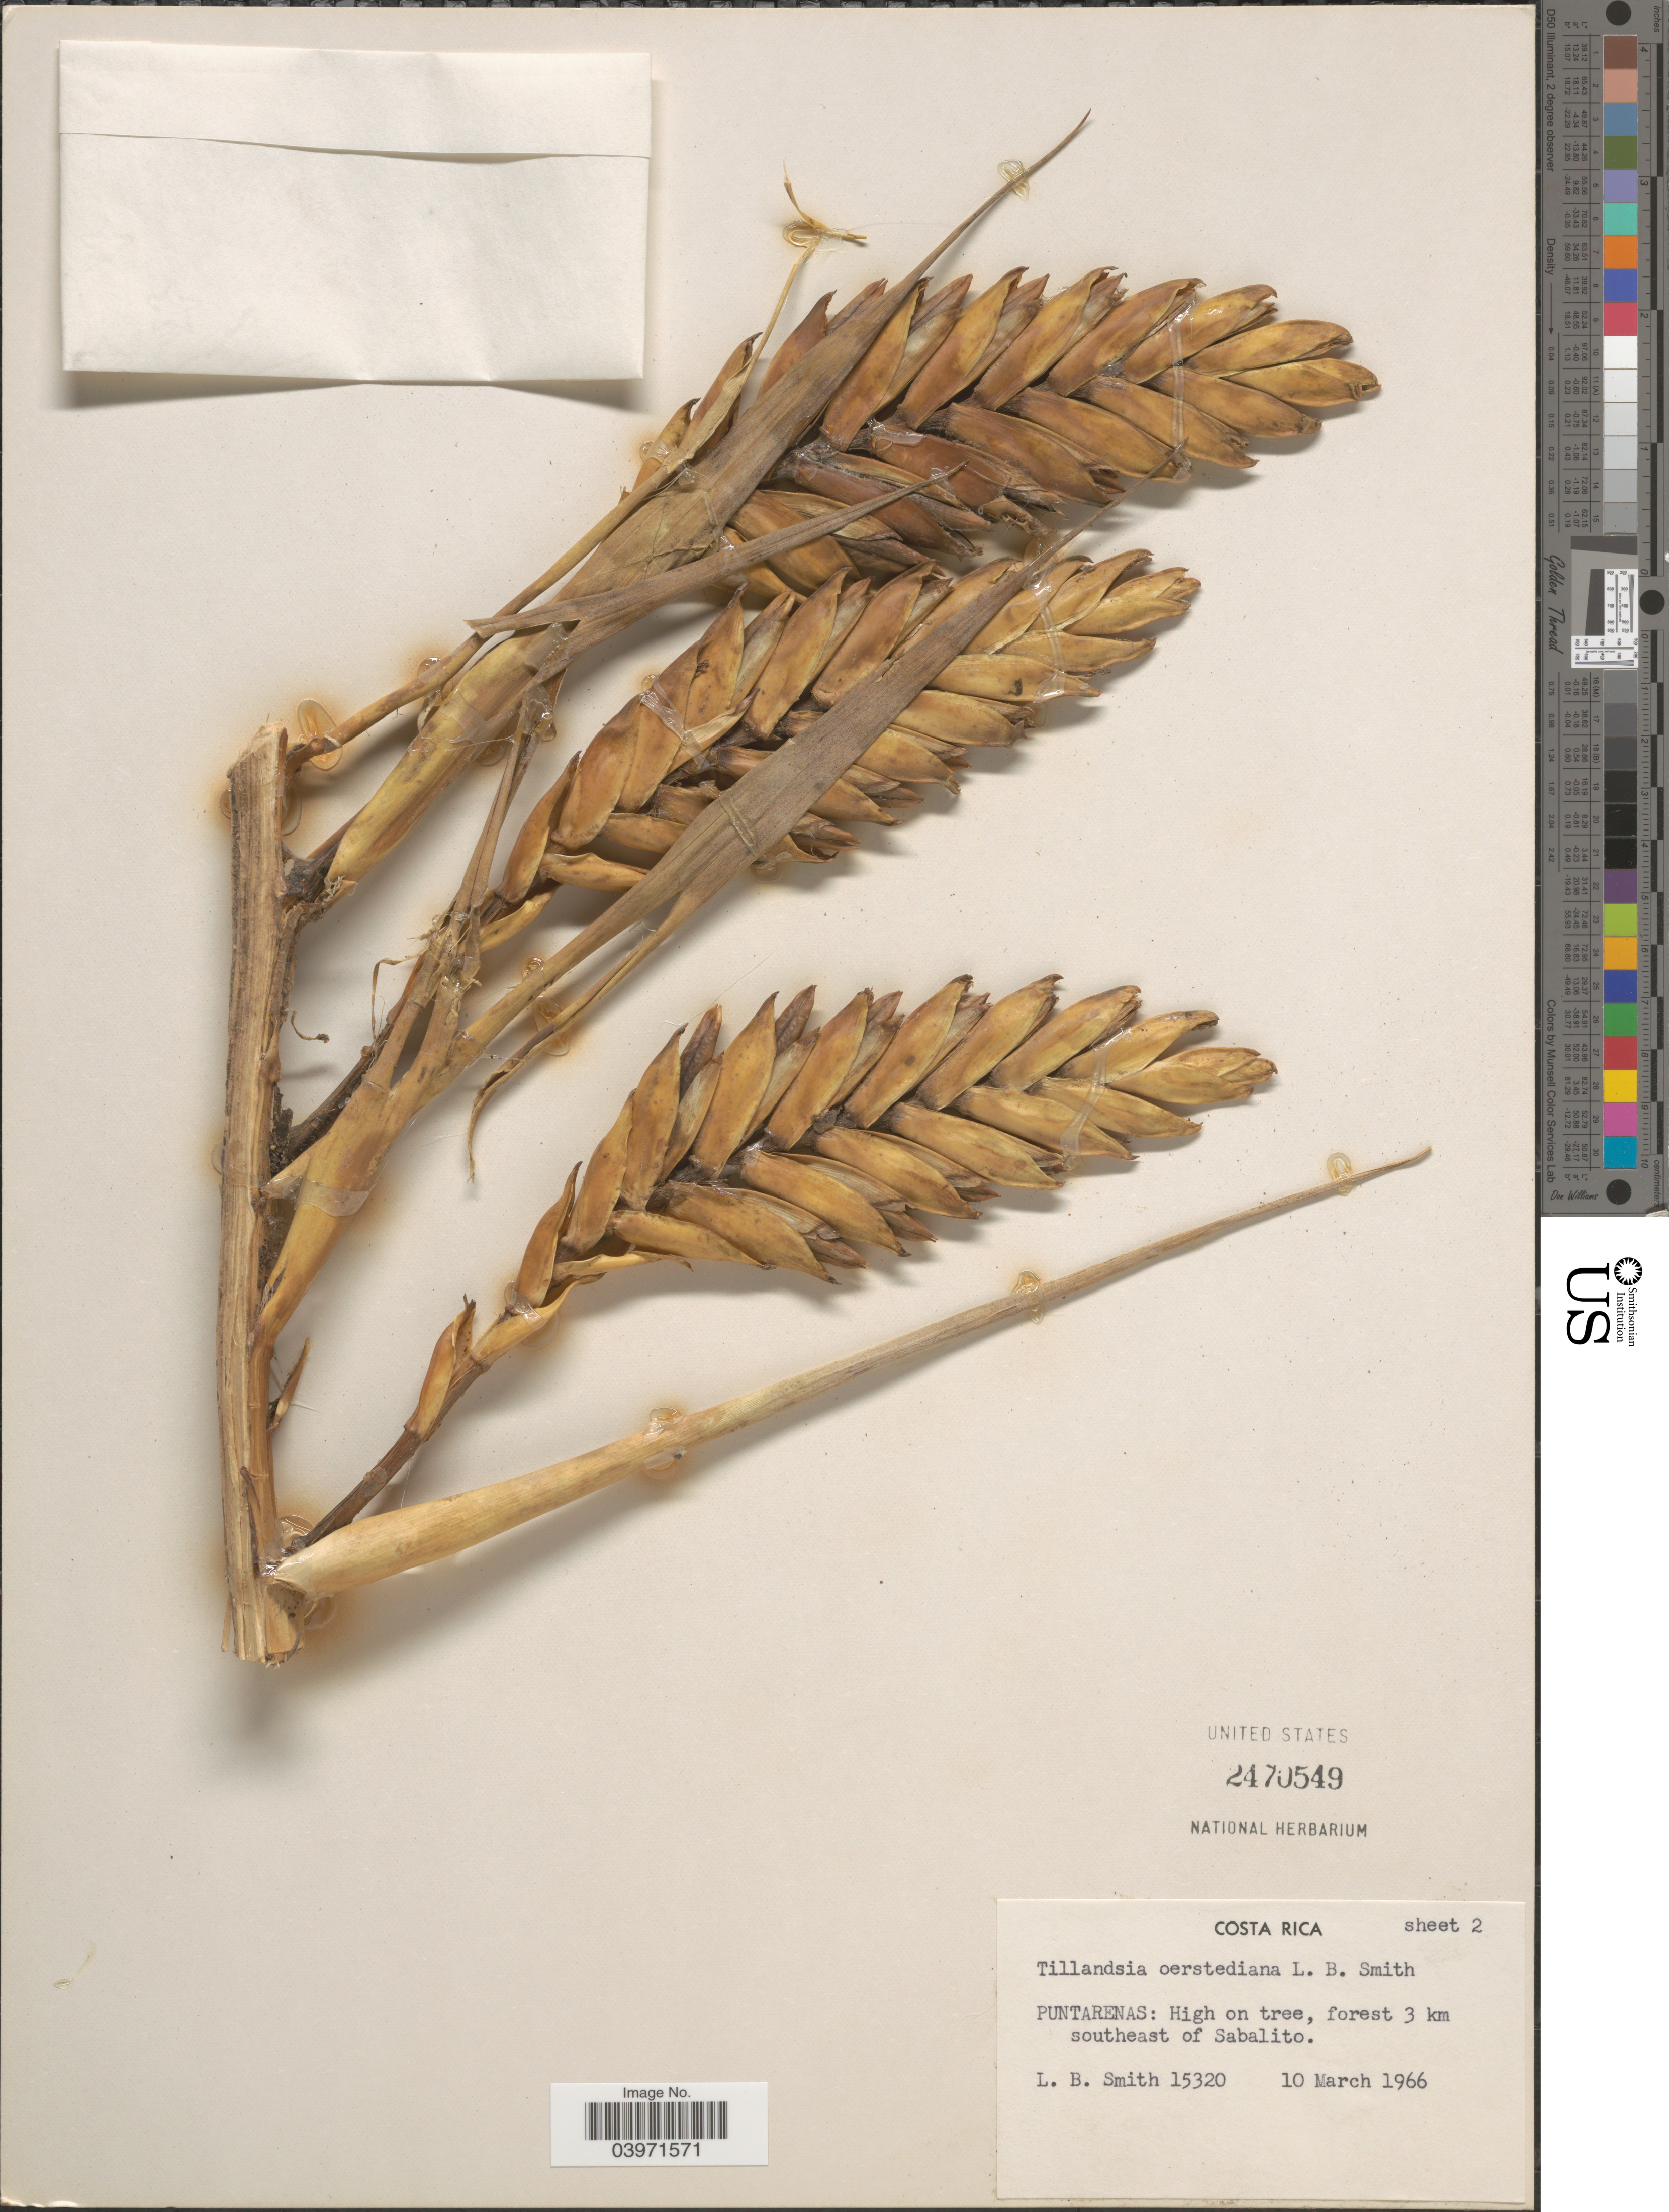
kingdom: Plantae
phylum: Tracheophyta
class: Liliopsida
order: Poales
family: Bromeliaceae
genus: Tillandsia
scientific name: Tillandsia oerstediana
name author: L.B. Sm.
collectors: L. Smith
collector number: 15320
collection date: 1966-03-10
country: Costa Rica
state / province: Puntarenas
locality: Forest 3 km southeast of Sabalito.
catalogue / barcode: US 2470549